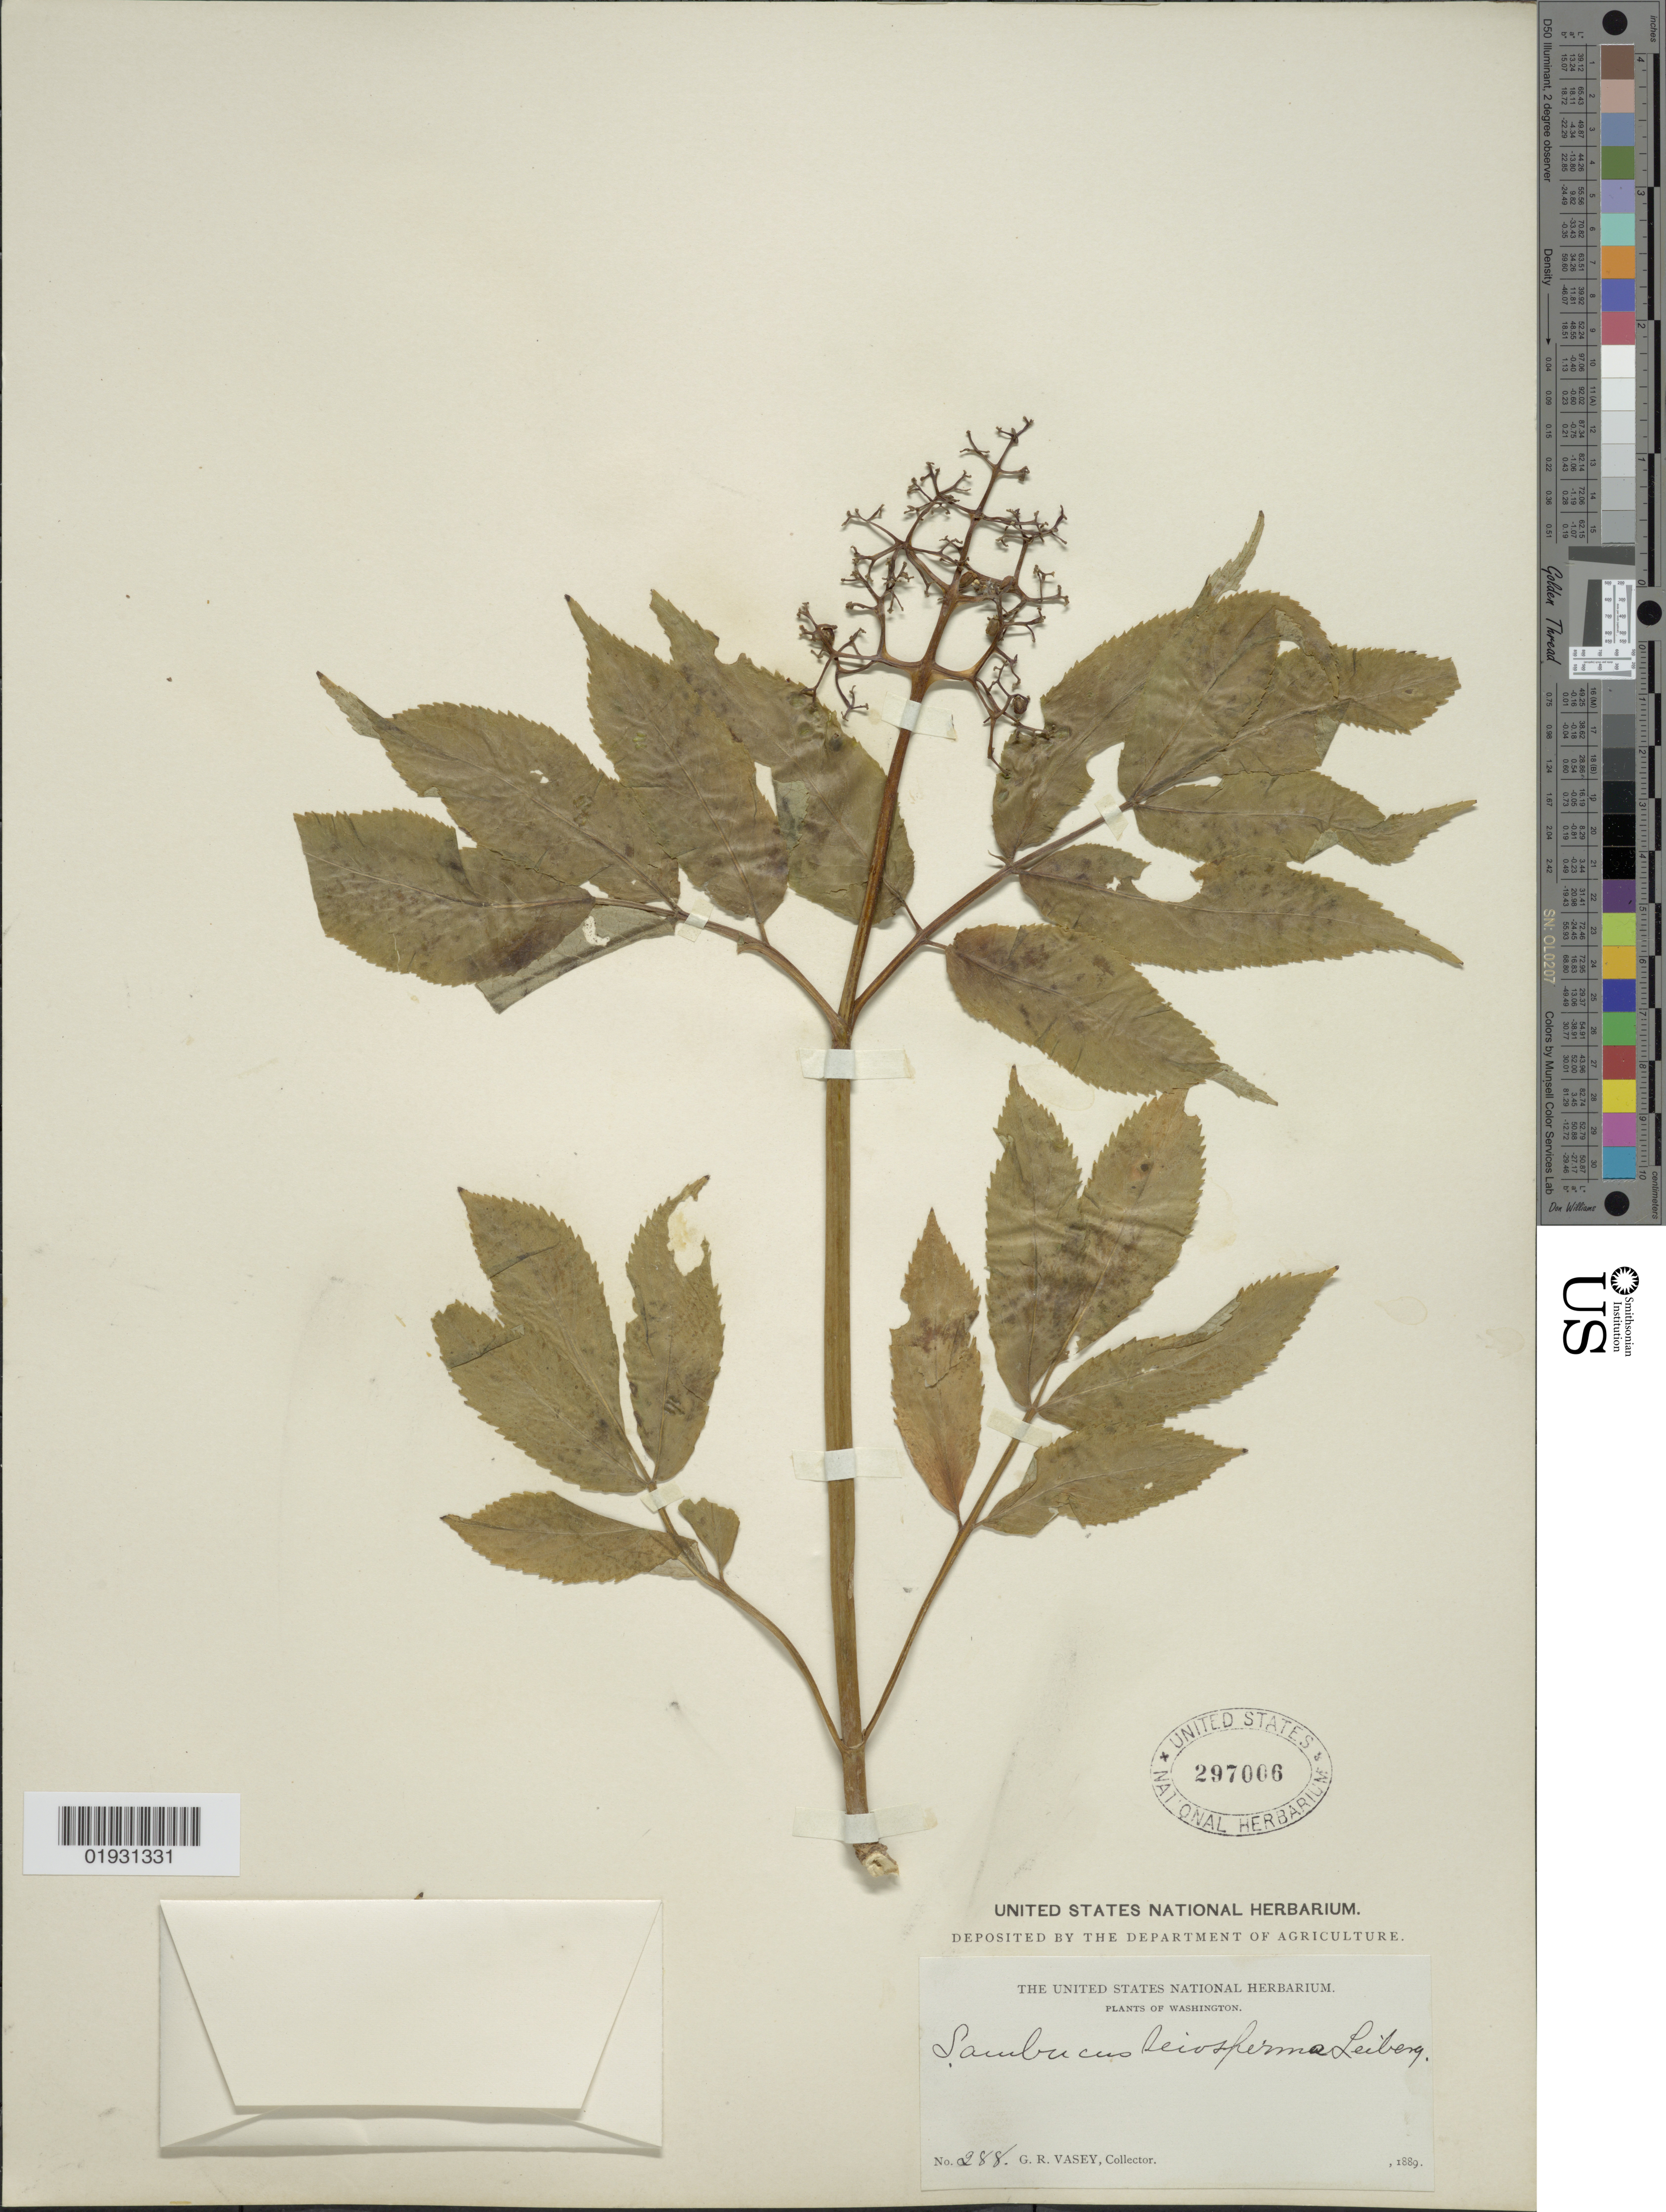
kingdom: Plantae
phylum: Tracheophyta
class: Magnoliopsida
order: Dipsacales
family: Viburnaceae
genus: Sambucus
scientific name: Sambucus racemosa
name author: L.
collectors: G. R. Vasey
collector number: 288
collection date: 1889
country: United States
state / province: Washington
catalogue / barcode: US 297006